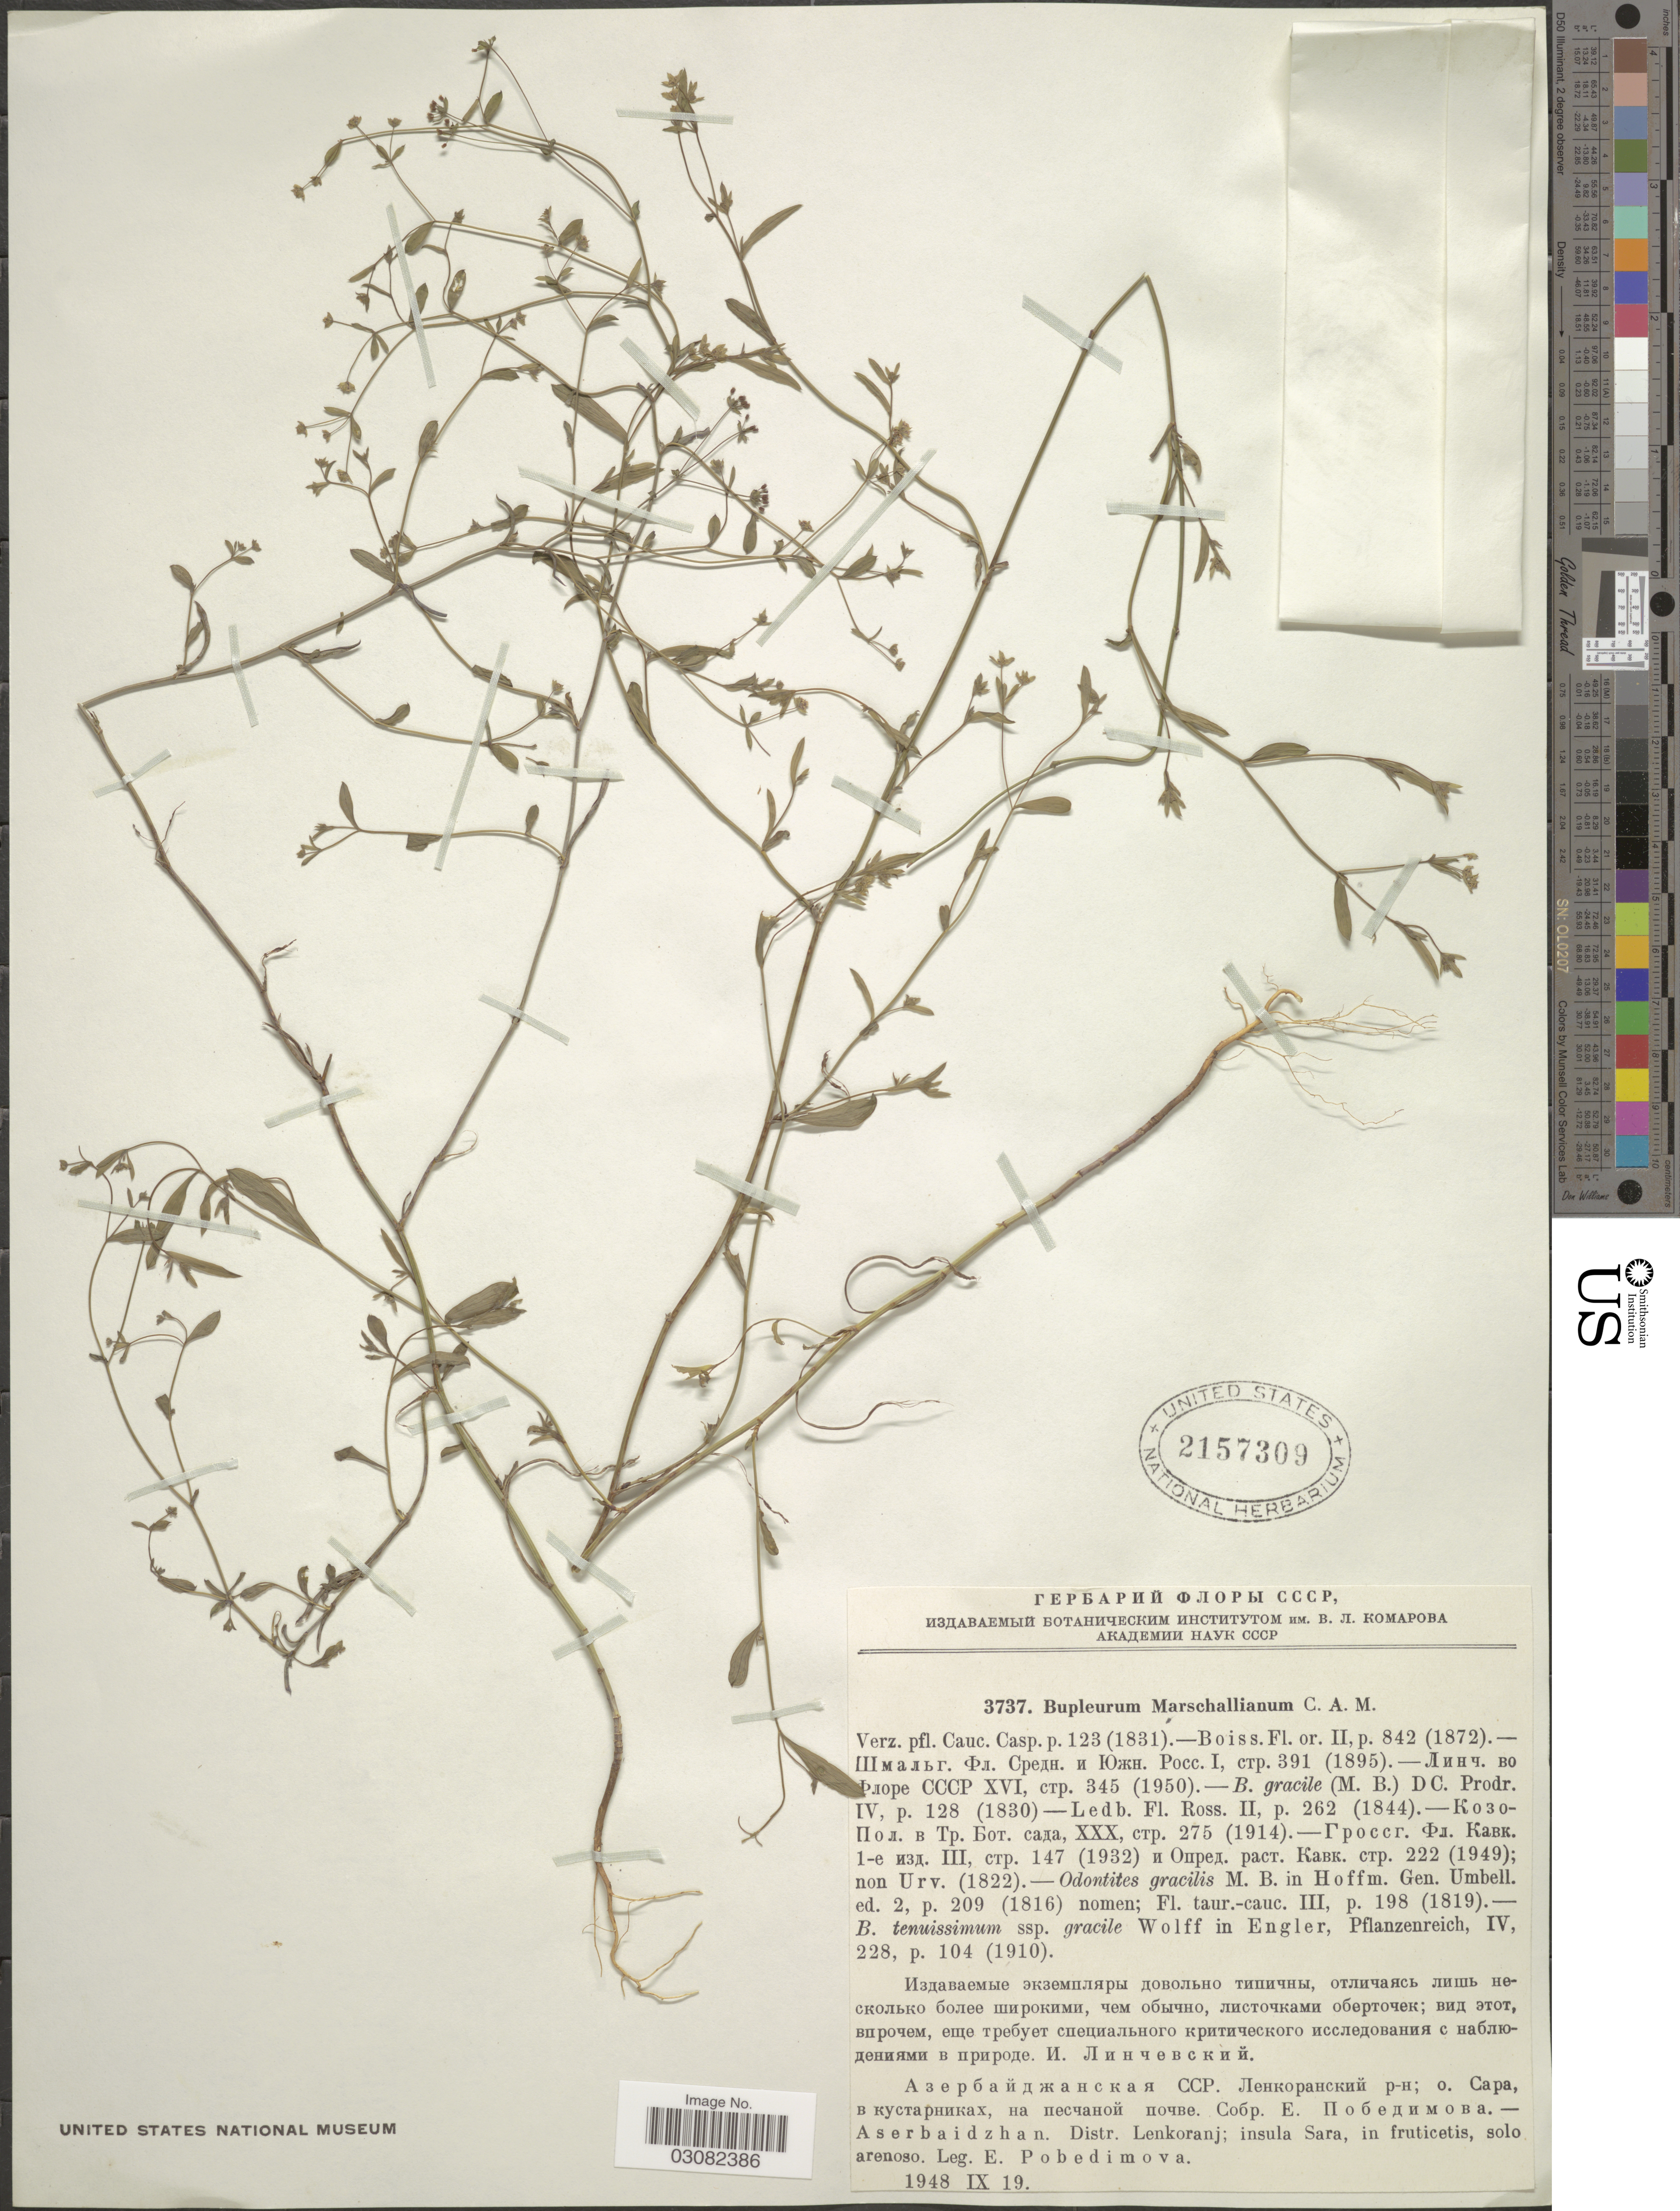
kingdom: Plantae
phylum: Tracheophyta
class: Magnoliopsida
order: Apiales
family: Apiaceae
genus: Bupleurum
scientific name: Bupleurum marschallianum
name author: C.A. Mey.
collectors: E. Pobedimova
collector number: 3737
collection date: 1948-09-19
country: Azerbaijan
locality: Aserbaidzhan. Distr. Lenkoranj; insula Sara, in fruticetis, solo arenoso.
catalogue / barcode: US 2157309